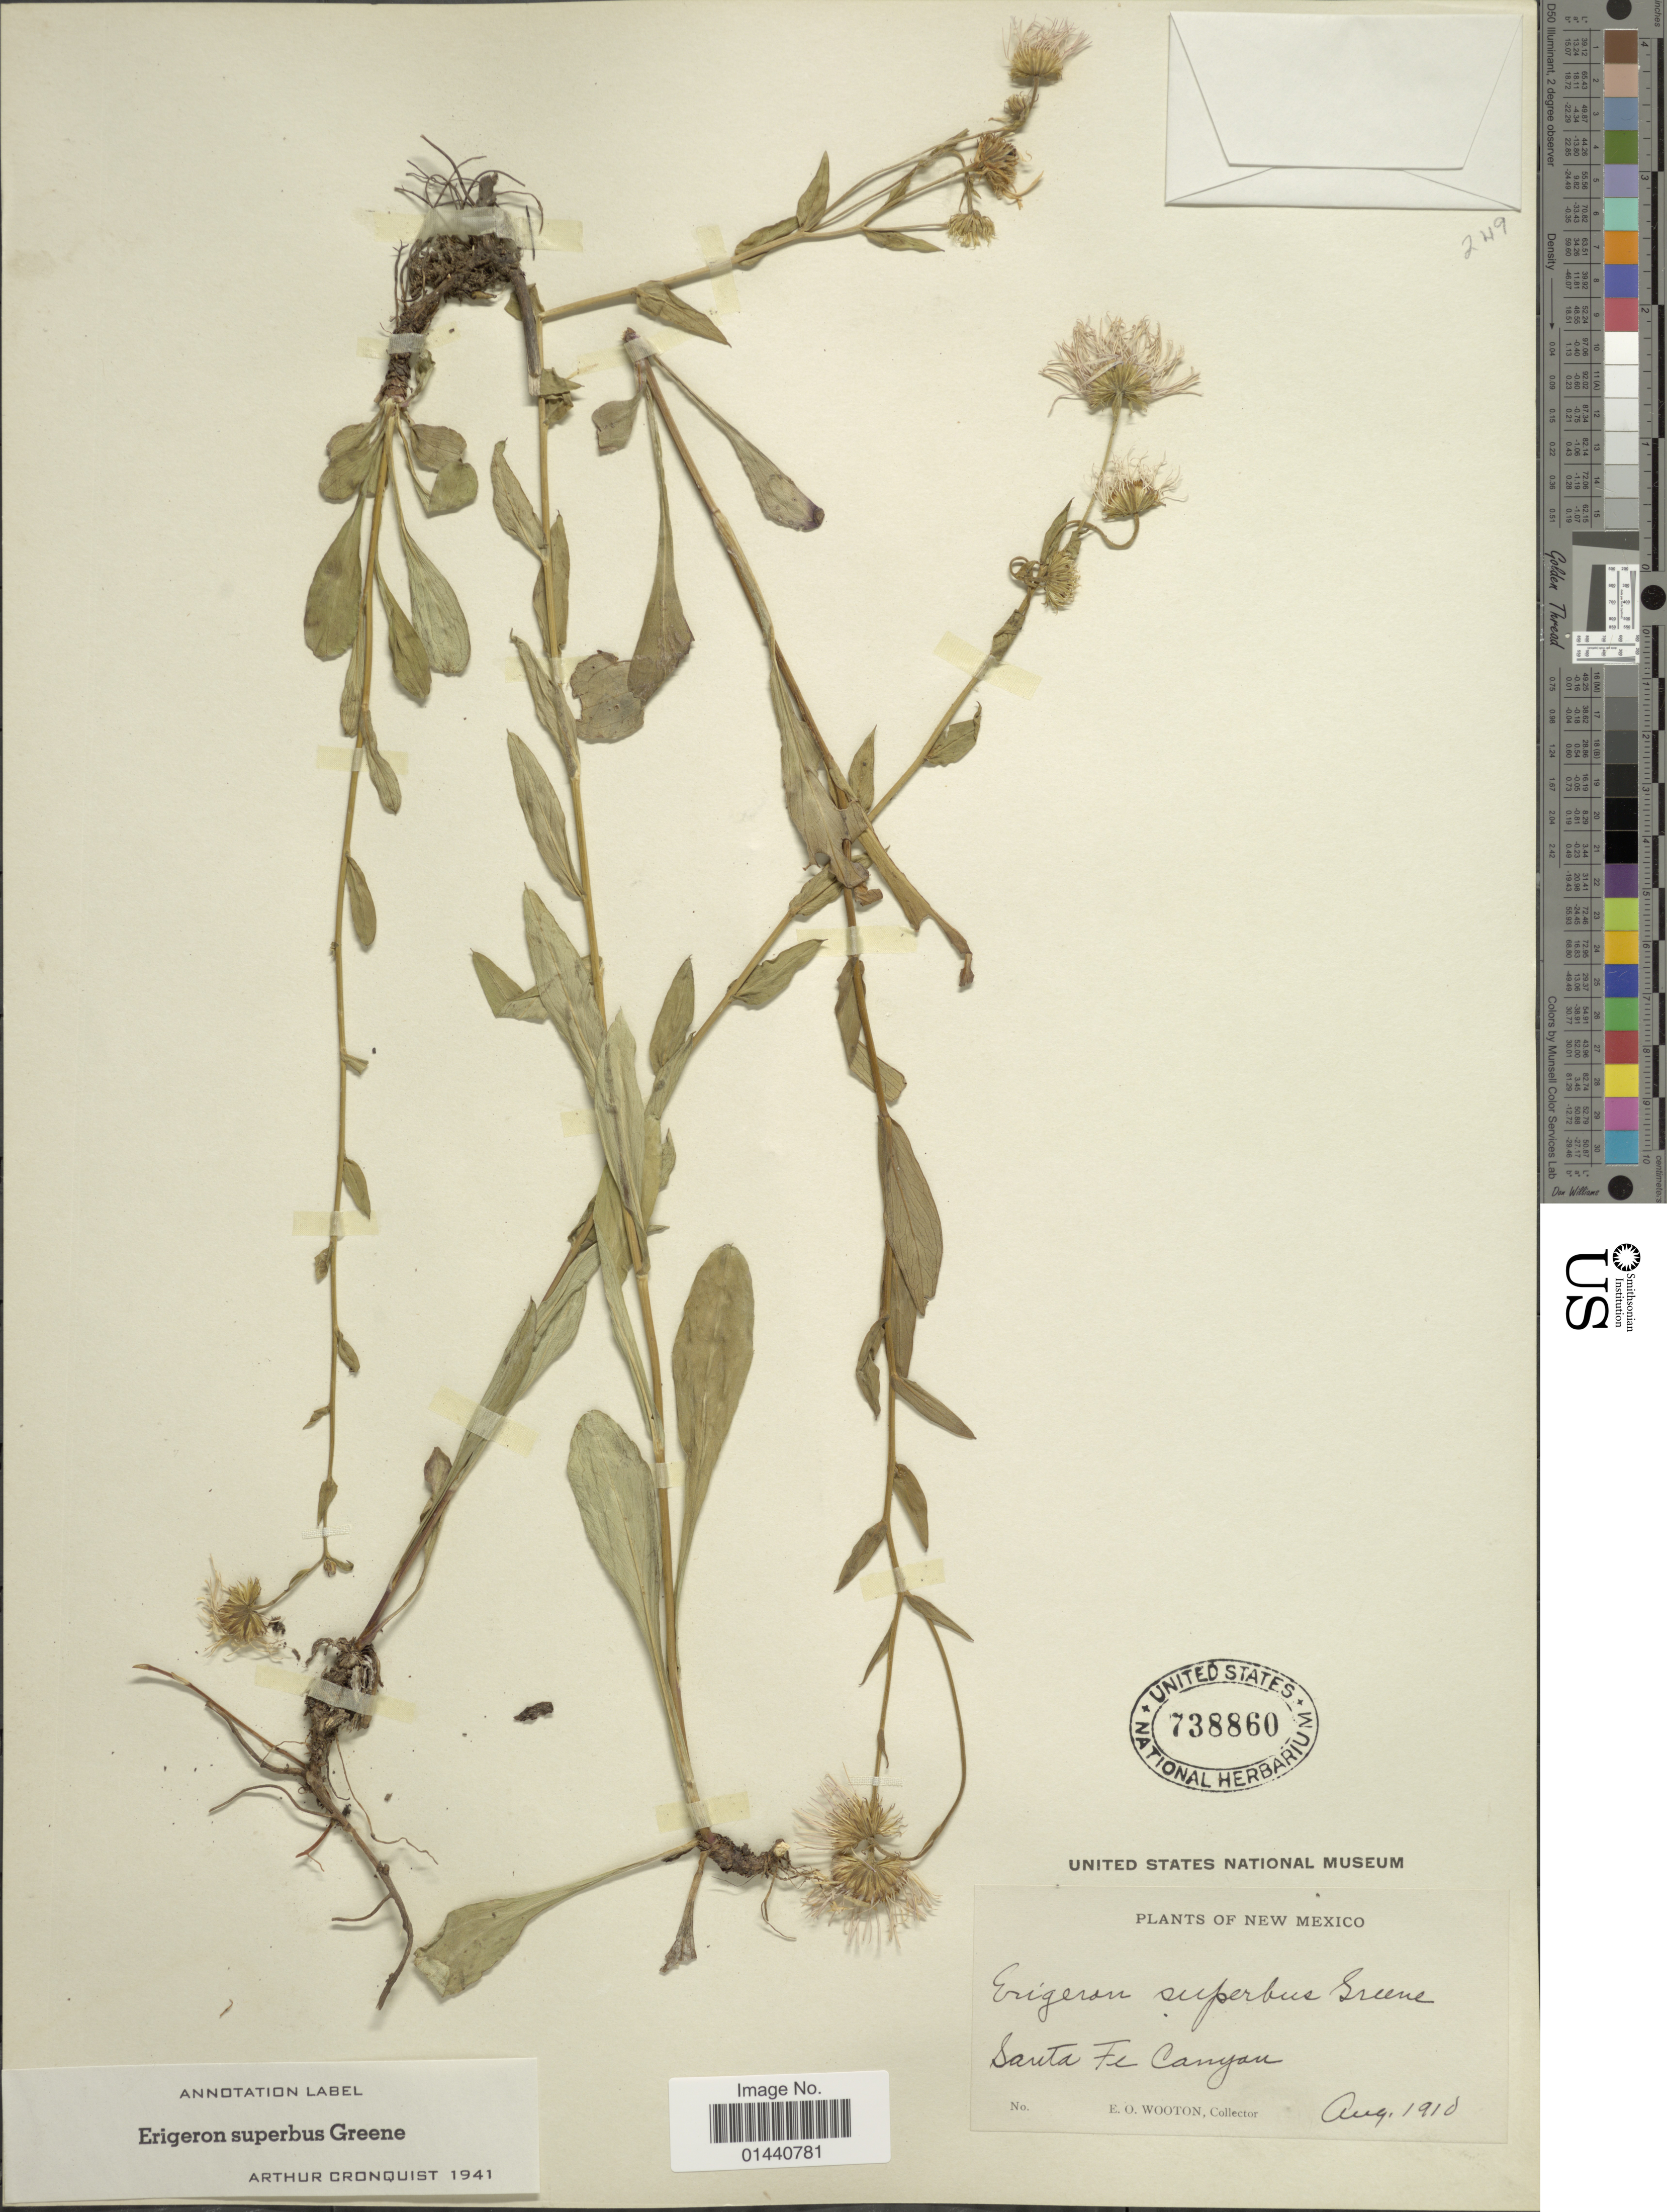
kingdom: Plantae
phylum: Tracheophyta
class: Magnoliopsida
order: Asterales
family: Asteraceae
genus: Erigeron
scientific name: Erigeron superbus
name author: Greene ex Rydb.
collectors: E. O. Wooton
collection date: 1910-08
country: United States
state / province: New Mexico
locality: Santa Fe Canyon.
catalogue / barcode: US 738860